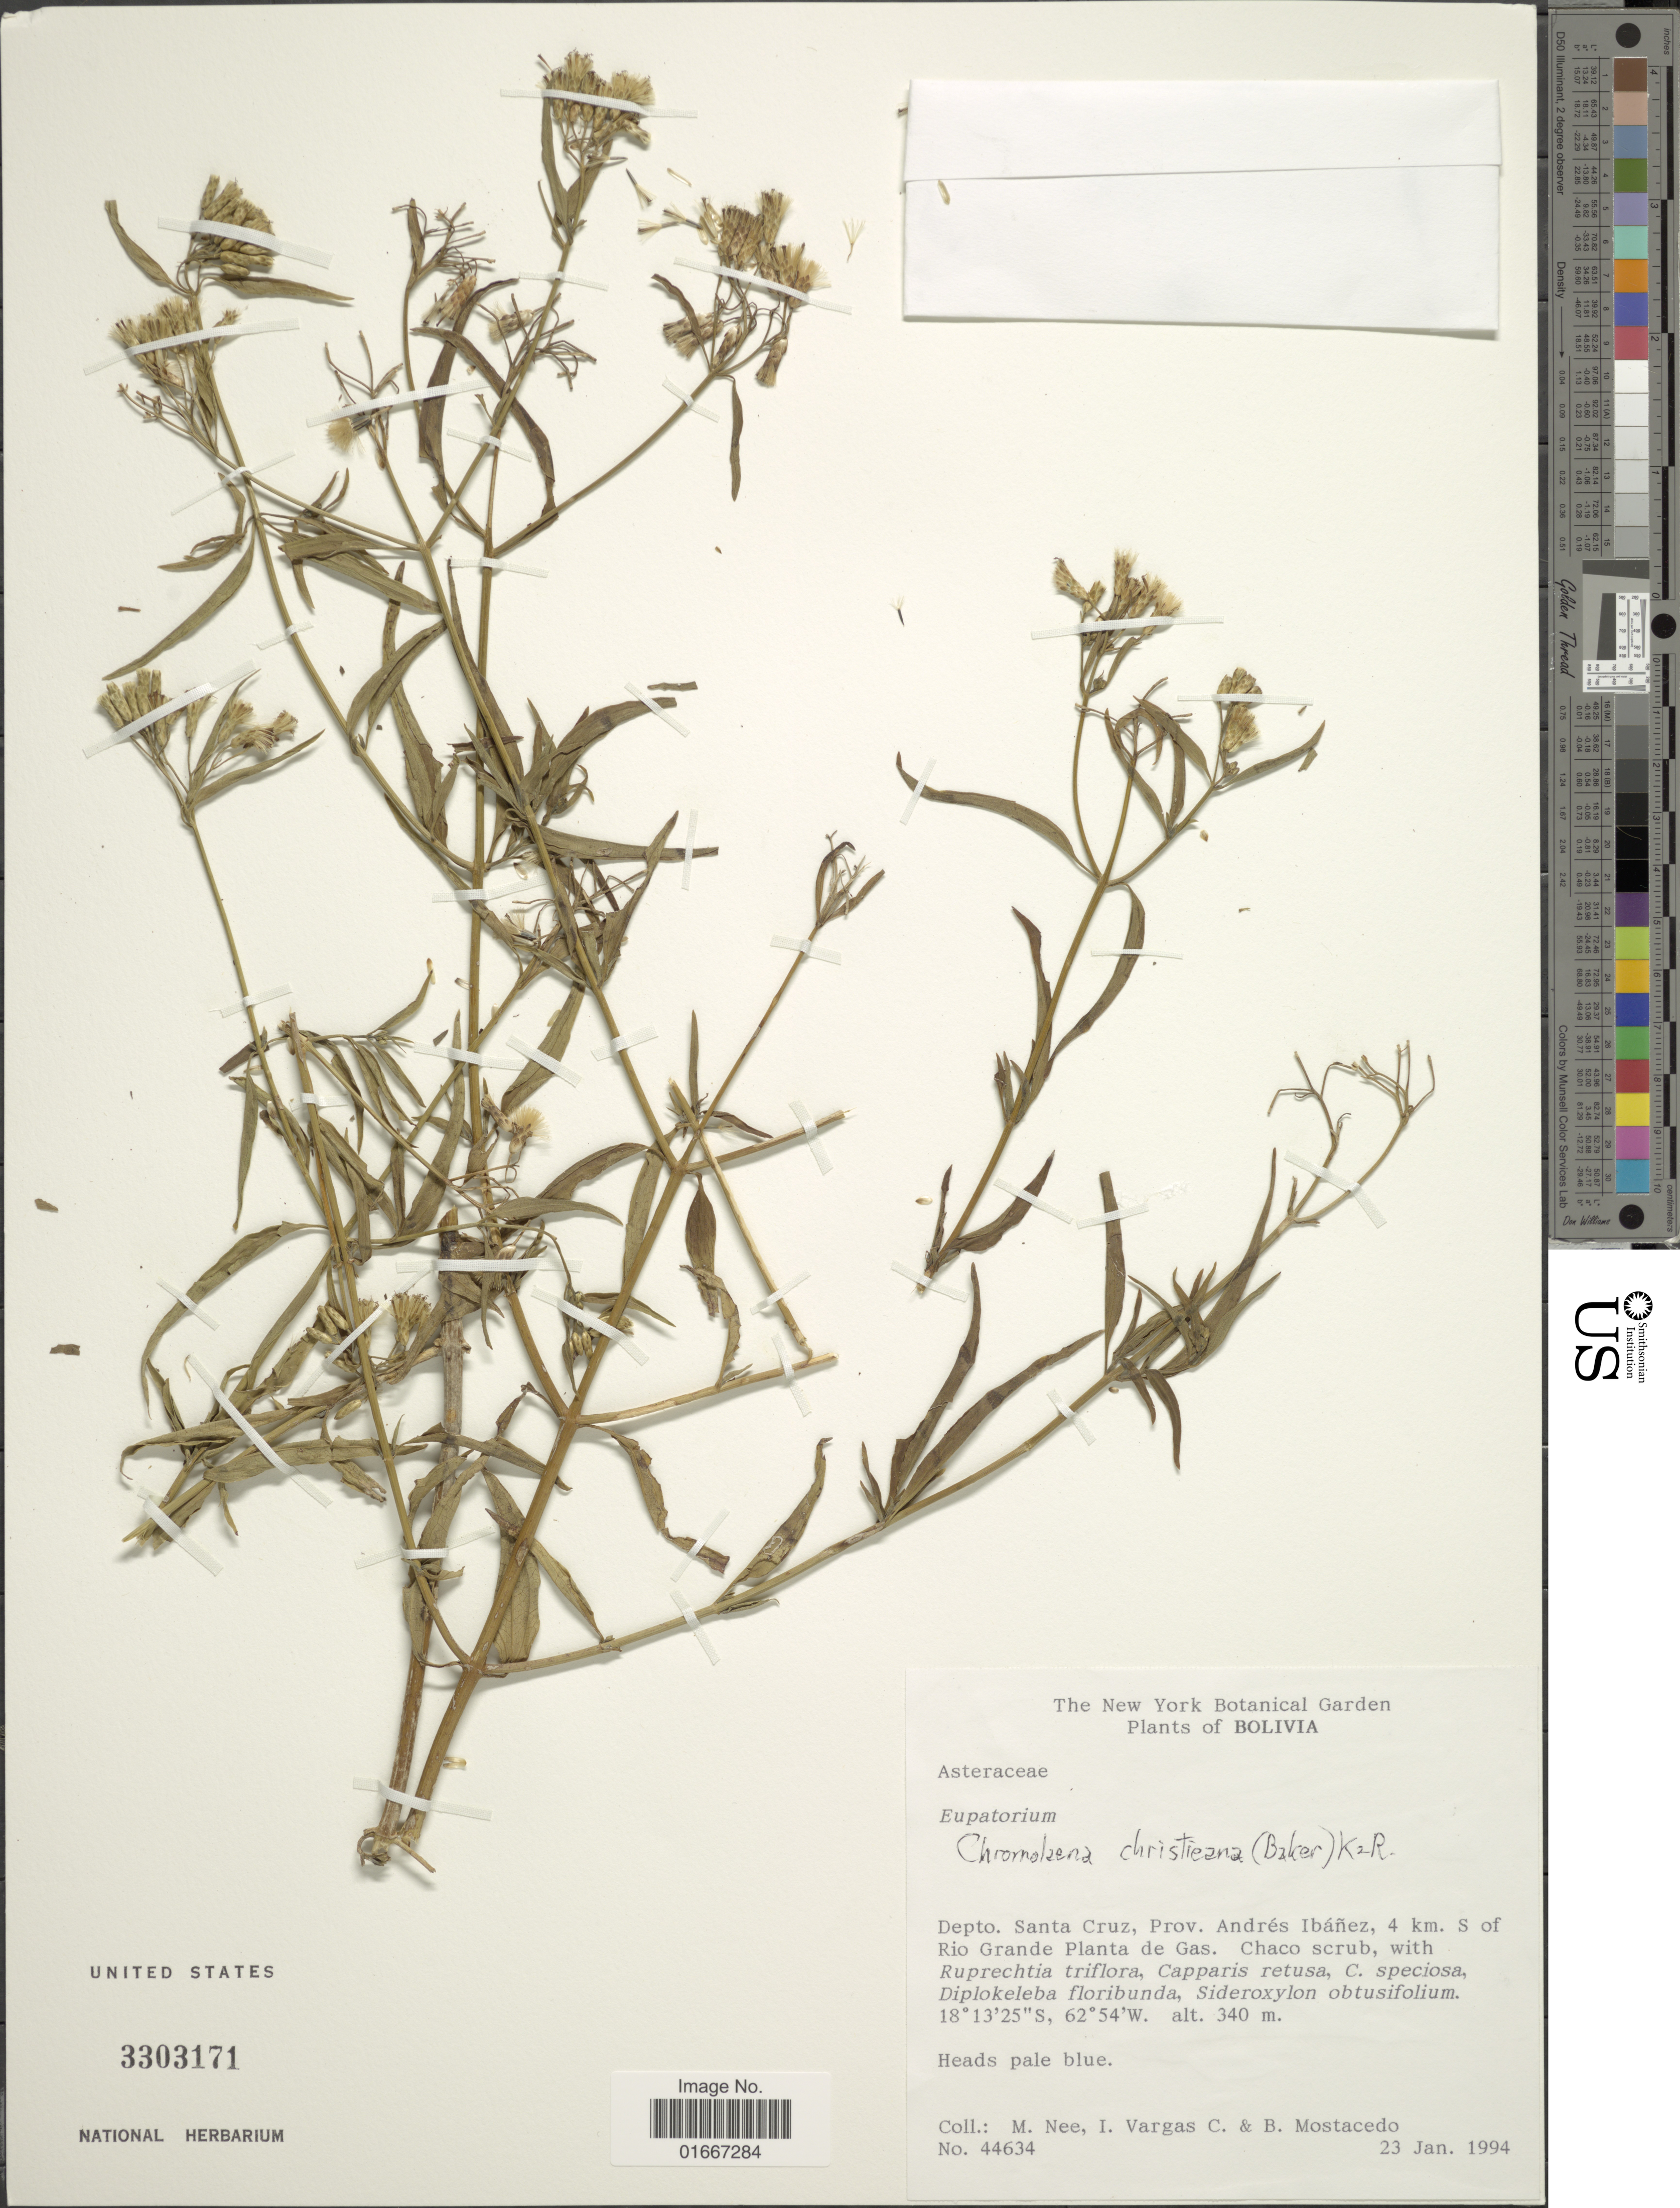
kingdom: Plantae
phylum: Tracheophyta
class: Magnoliopsida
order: Asterales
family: Asteraceae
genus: Chromolaena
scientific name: Chromolaena christieana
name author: (Baker) R.M. King & H. Rob.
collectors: M. Nee, I. Vargas & B. Mostacedo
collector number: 44634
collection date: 1994-01-23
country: Bolivia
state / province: Santa Cruz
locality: Prov. Andes Ibanez, 4 km S of Rio Grande Planta de Gas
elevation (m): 340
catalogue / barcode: US 3303171